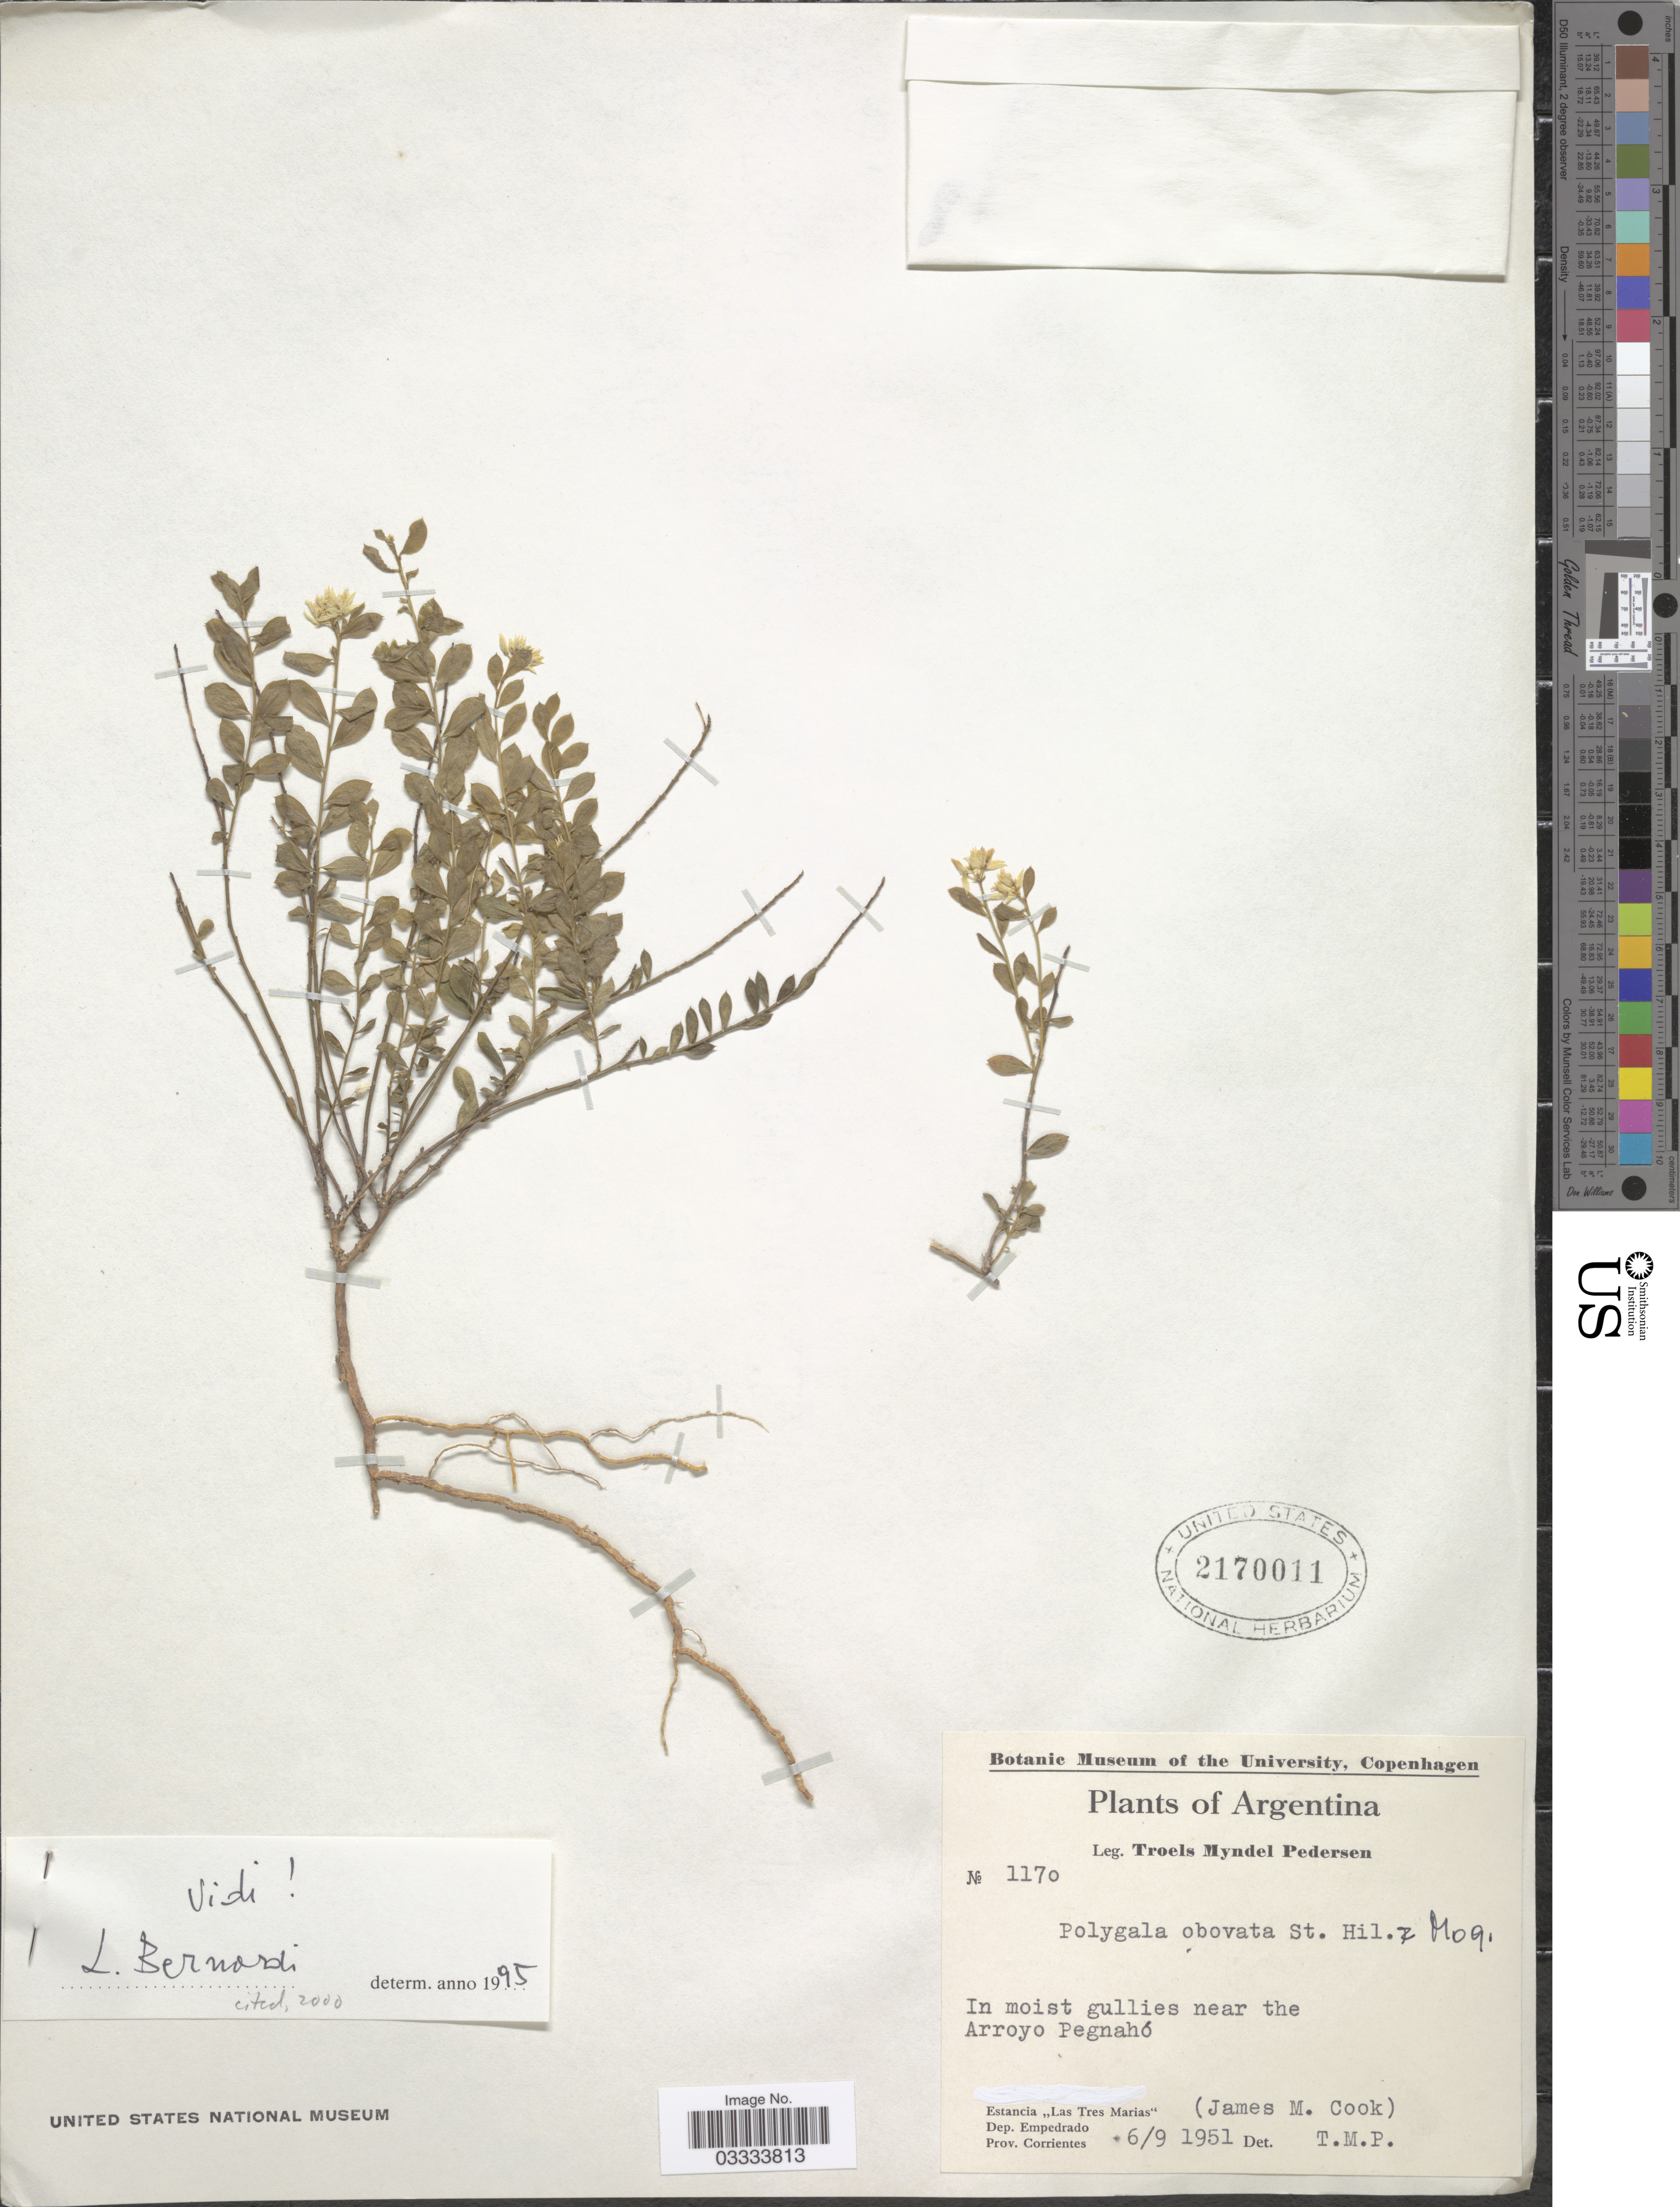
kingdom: Plantae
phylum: Tracheophyta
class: Magnoliopsida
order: Fabales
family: Polygalaceae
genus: Polygala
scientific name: Polygala obovata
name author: A. St.-Hil. & Moq.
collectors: T. Pederson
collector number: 1170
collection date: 1951-09-06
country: Argentina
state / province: Corrientes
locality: In moist gullies near the Arroyo Pegnahó. Estancia "Las Tres Marias". (James M. Cook) [unsure placement]. Dep. Empedrado.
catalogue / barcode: US 2170011